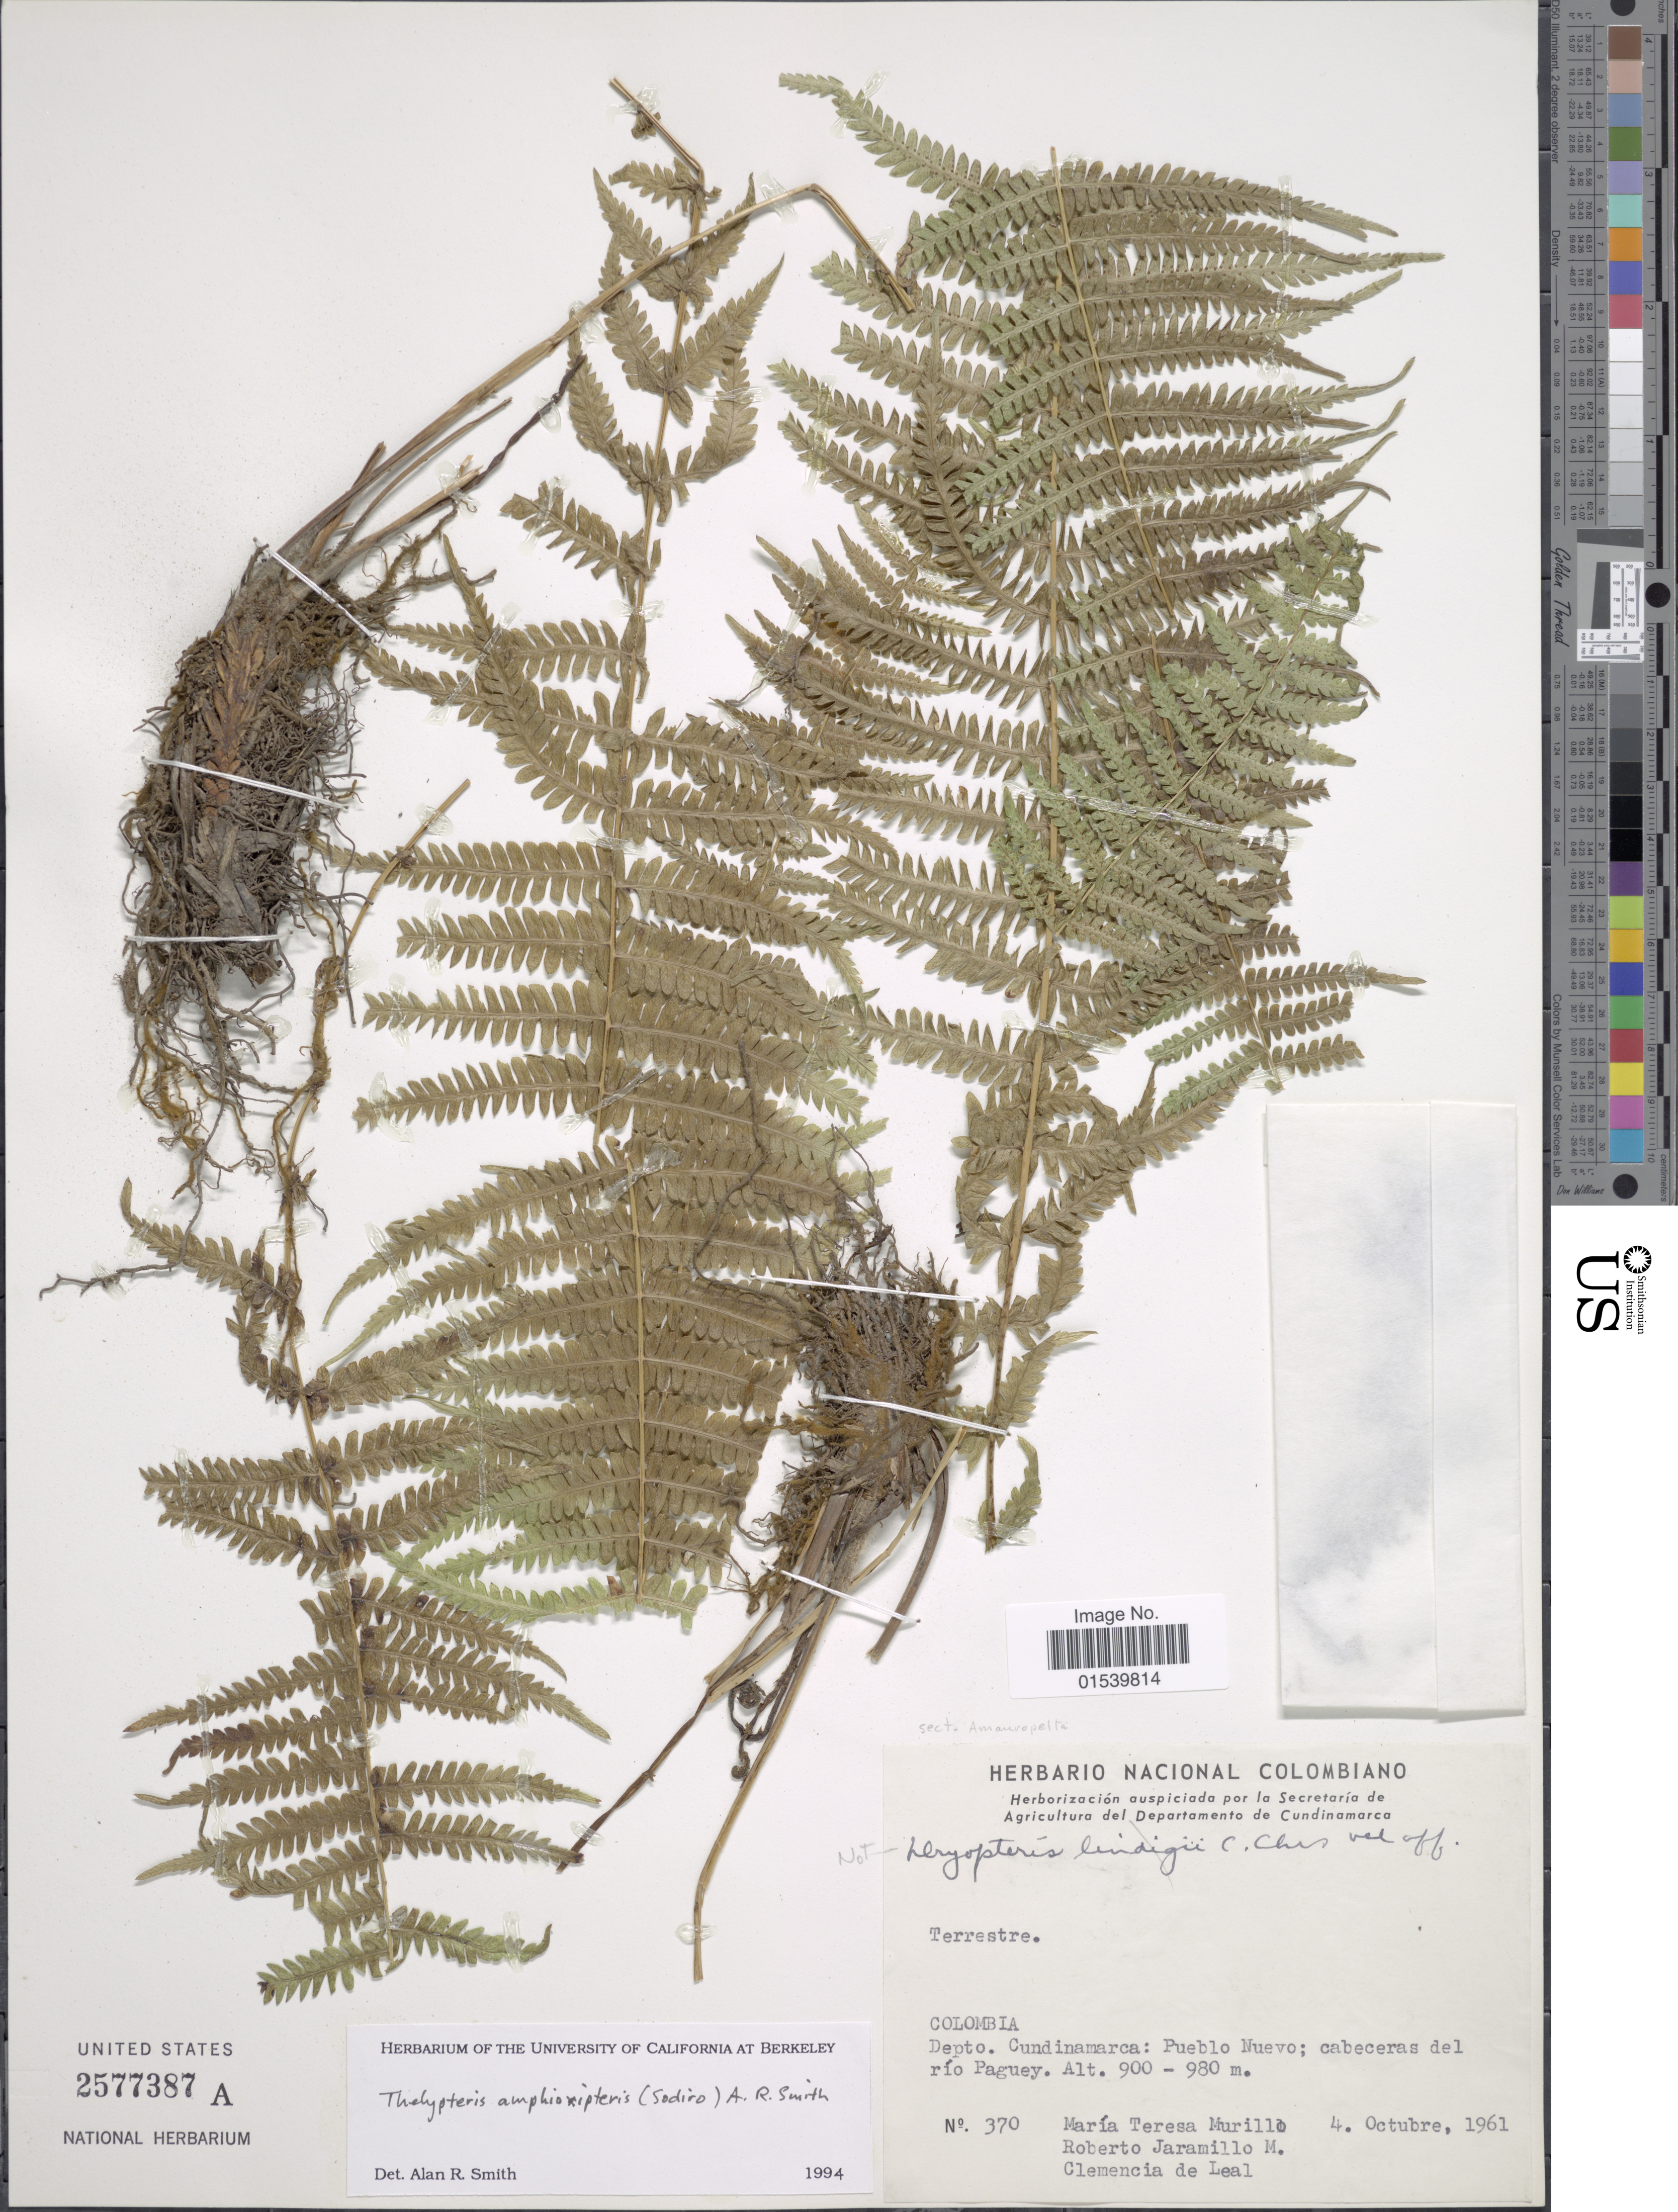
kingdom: Plantae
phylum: Tracheophyta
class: Polypodiopsida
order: Polypodiales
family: Thelypteridaceae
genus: Amauropelta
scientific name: Amauropelta amphioxypteris (Sodiro) comb. nov., ined. 2015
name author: (Sodiro)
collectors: M. Murillo, R. Jaramillo M. & Clemencia de Leal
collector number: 370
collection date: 1961-10-04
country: Colombia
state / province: Cundinamarca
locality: Depto. Cundinamarca: Pueblo Nuevo; cabeceras del río Paguey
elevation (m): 900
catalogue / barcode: US 2577387A